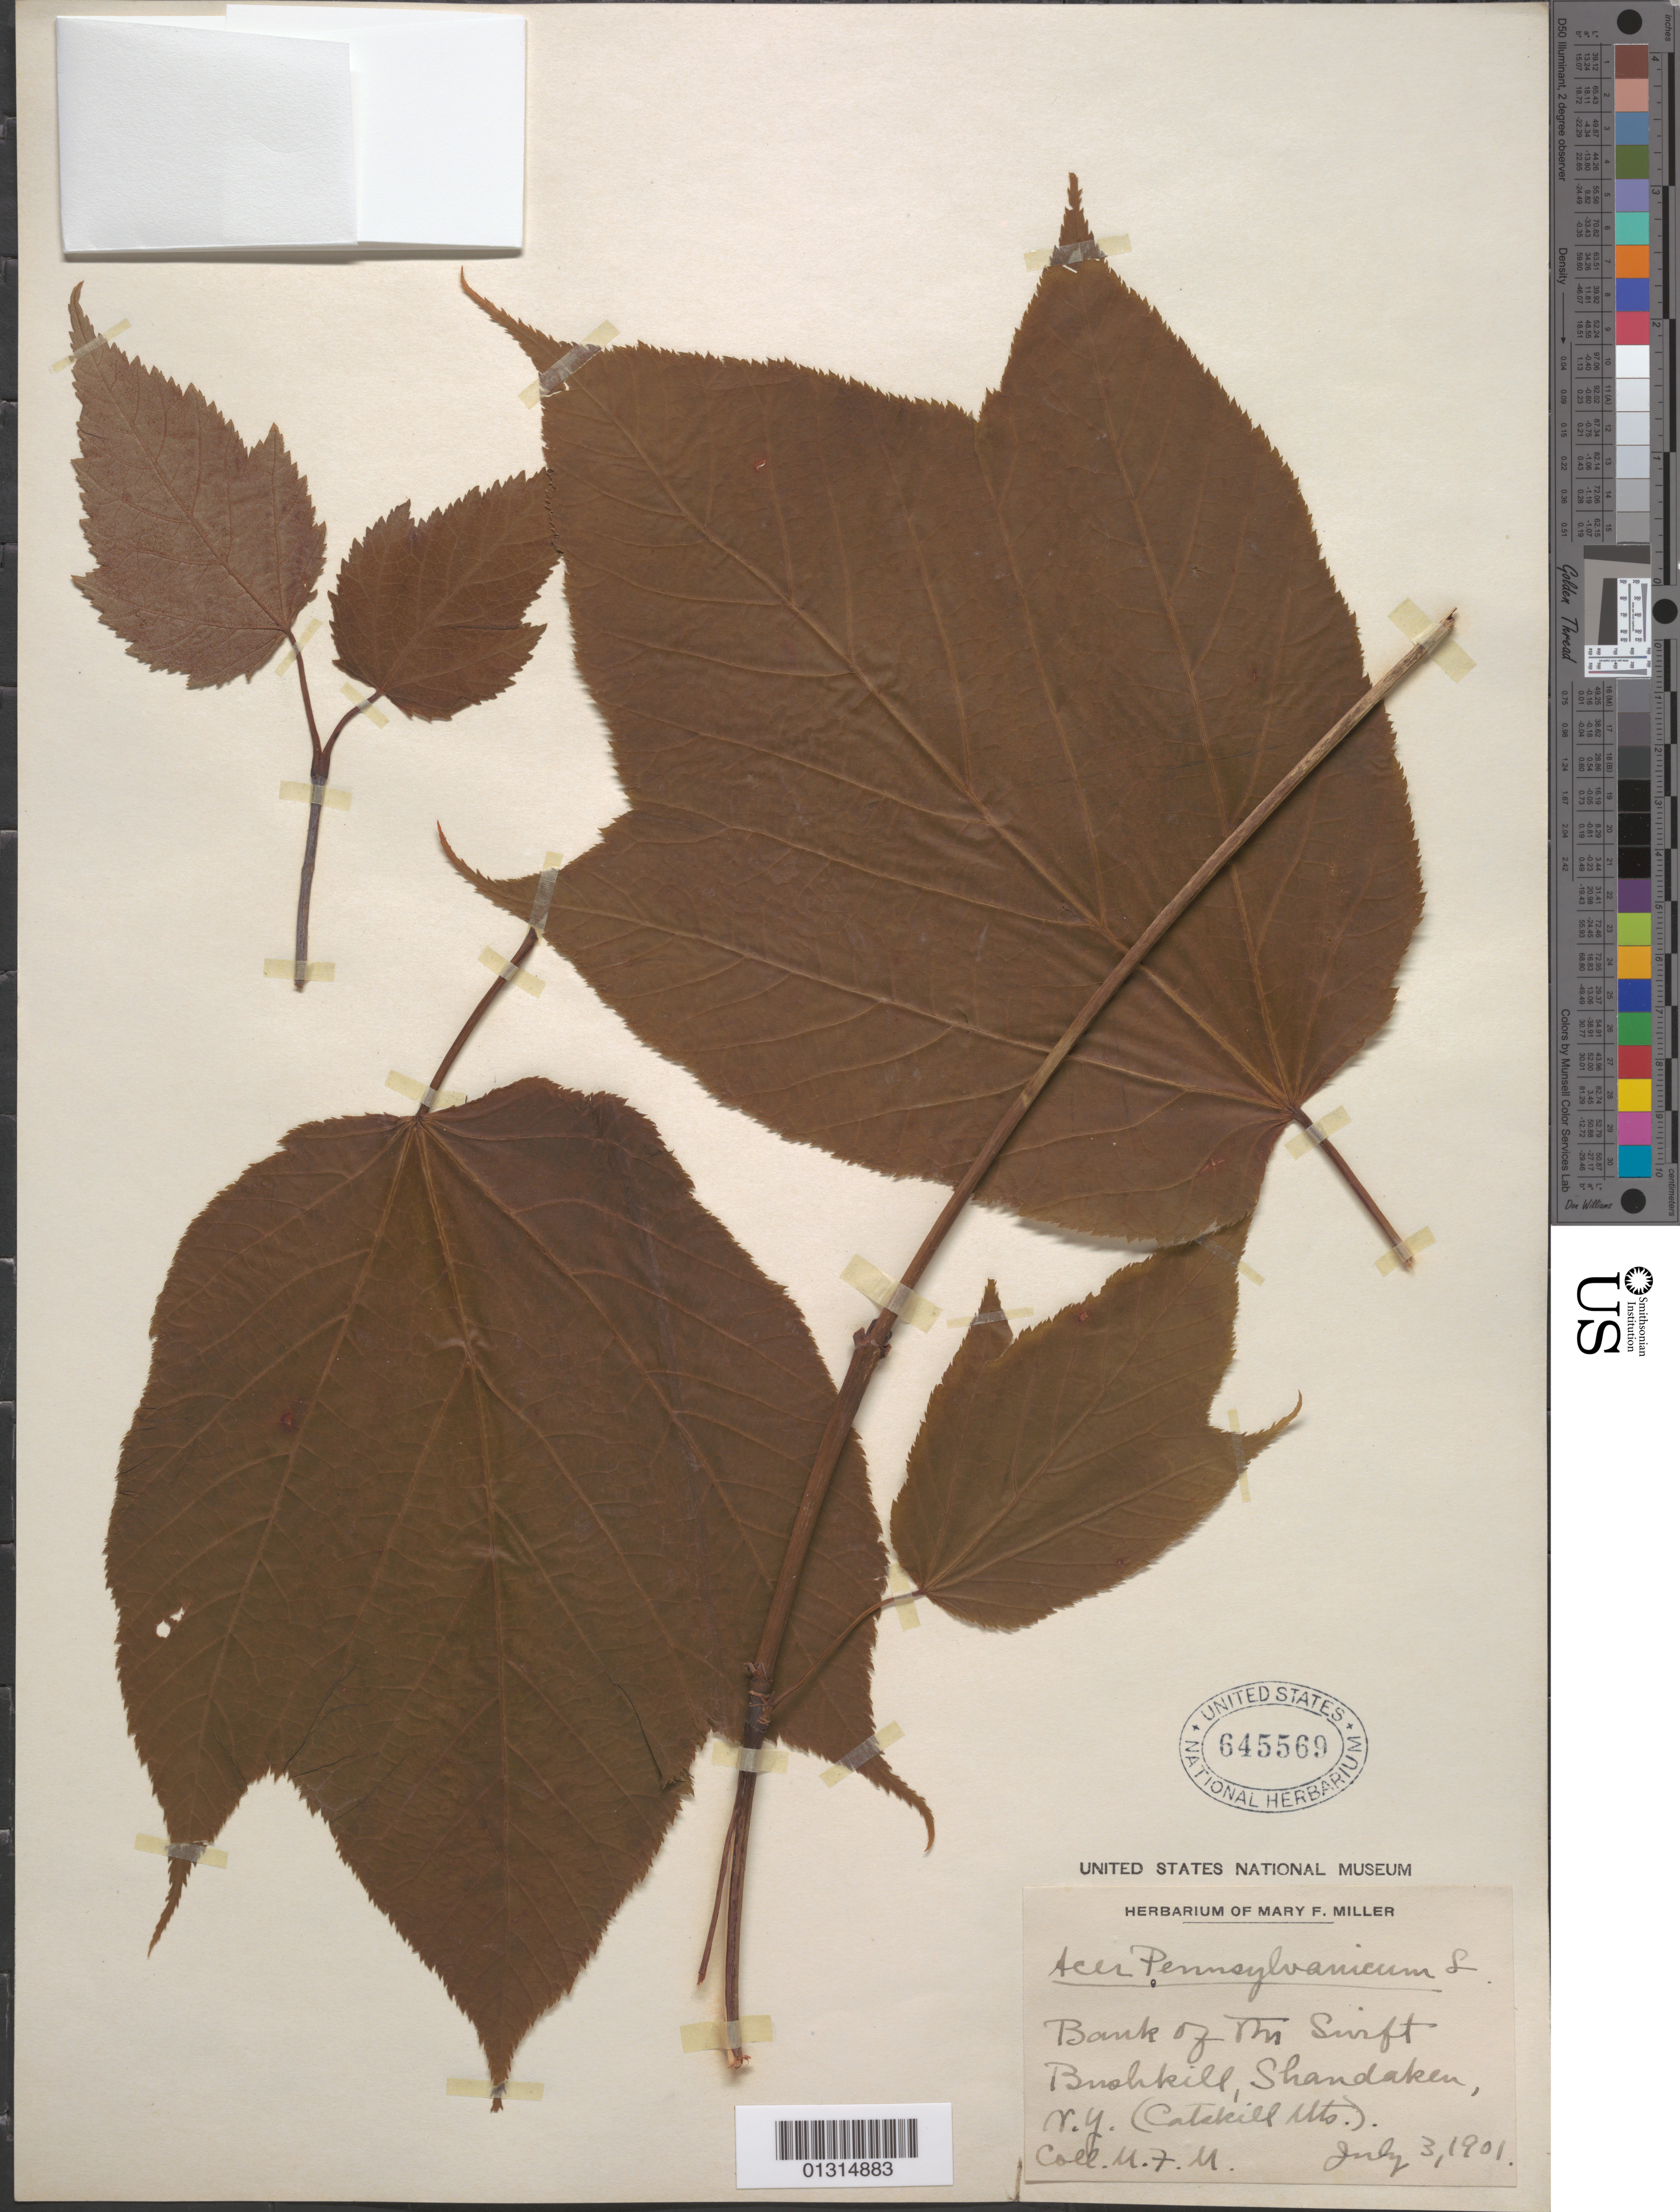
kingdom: Plantae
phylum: Tracheophyta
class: Magnoliopsida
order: Sapindales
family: Sapindaceae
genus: Acer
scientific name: Acer pensylvanicum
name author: L.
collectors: M. F. Miller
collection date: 1901-07-03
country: United States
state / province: New York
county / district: Ulster County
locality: Catskill Mts., bank of Swift Bushkill, Shandaken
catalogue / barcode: US 645569